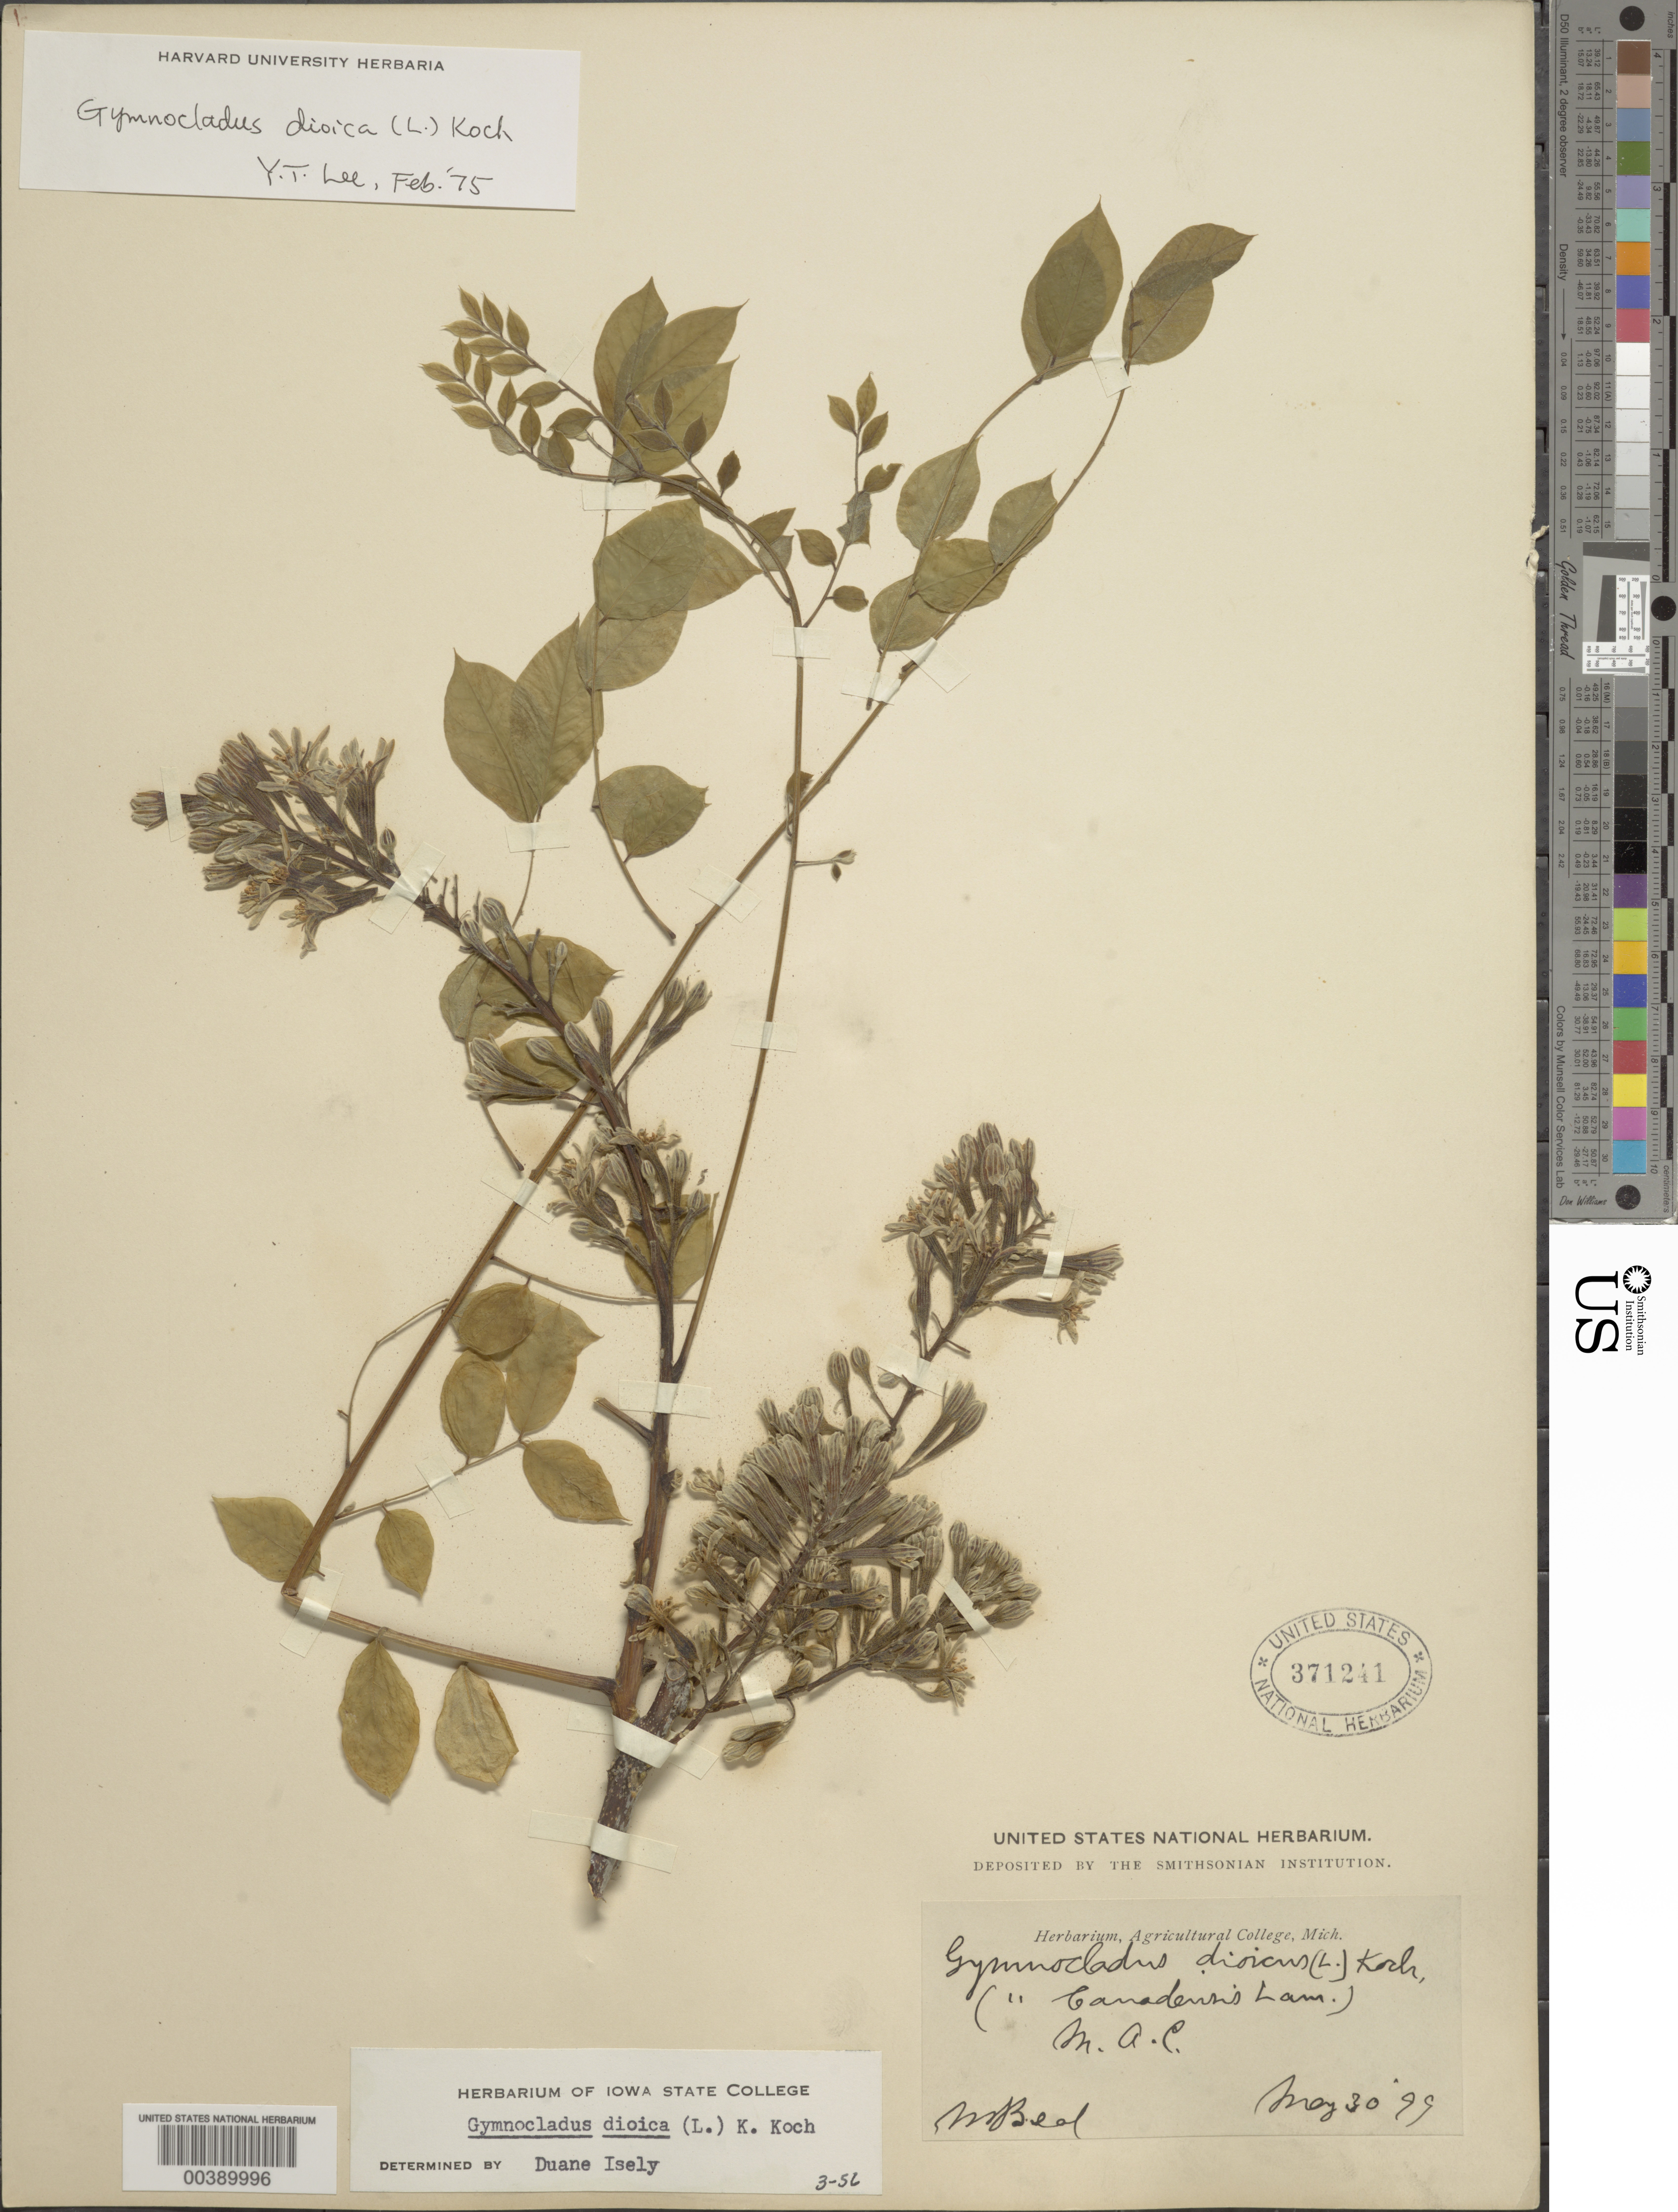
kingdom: Plantae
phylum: Tracheophyta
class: Magnoliopsida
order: Fabales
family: Fabaceae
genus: Gymnocladus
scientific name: Gymnocladus dioicus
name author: (L.) K. Koch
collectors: W. J. Beal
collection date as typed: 30 May 1899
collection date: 1899-05-30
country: United States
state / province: Michigan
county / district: Ingham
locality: Michigan agricultural college (michigan state university)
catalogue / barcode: US 371241